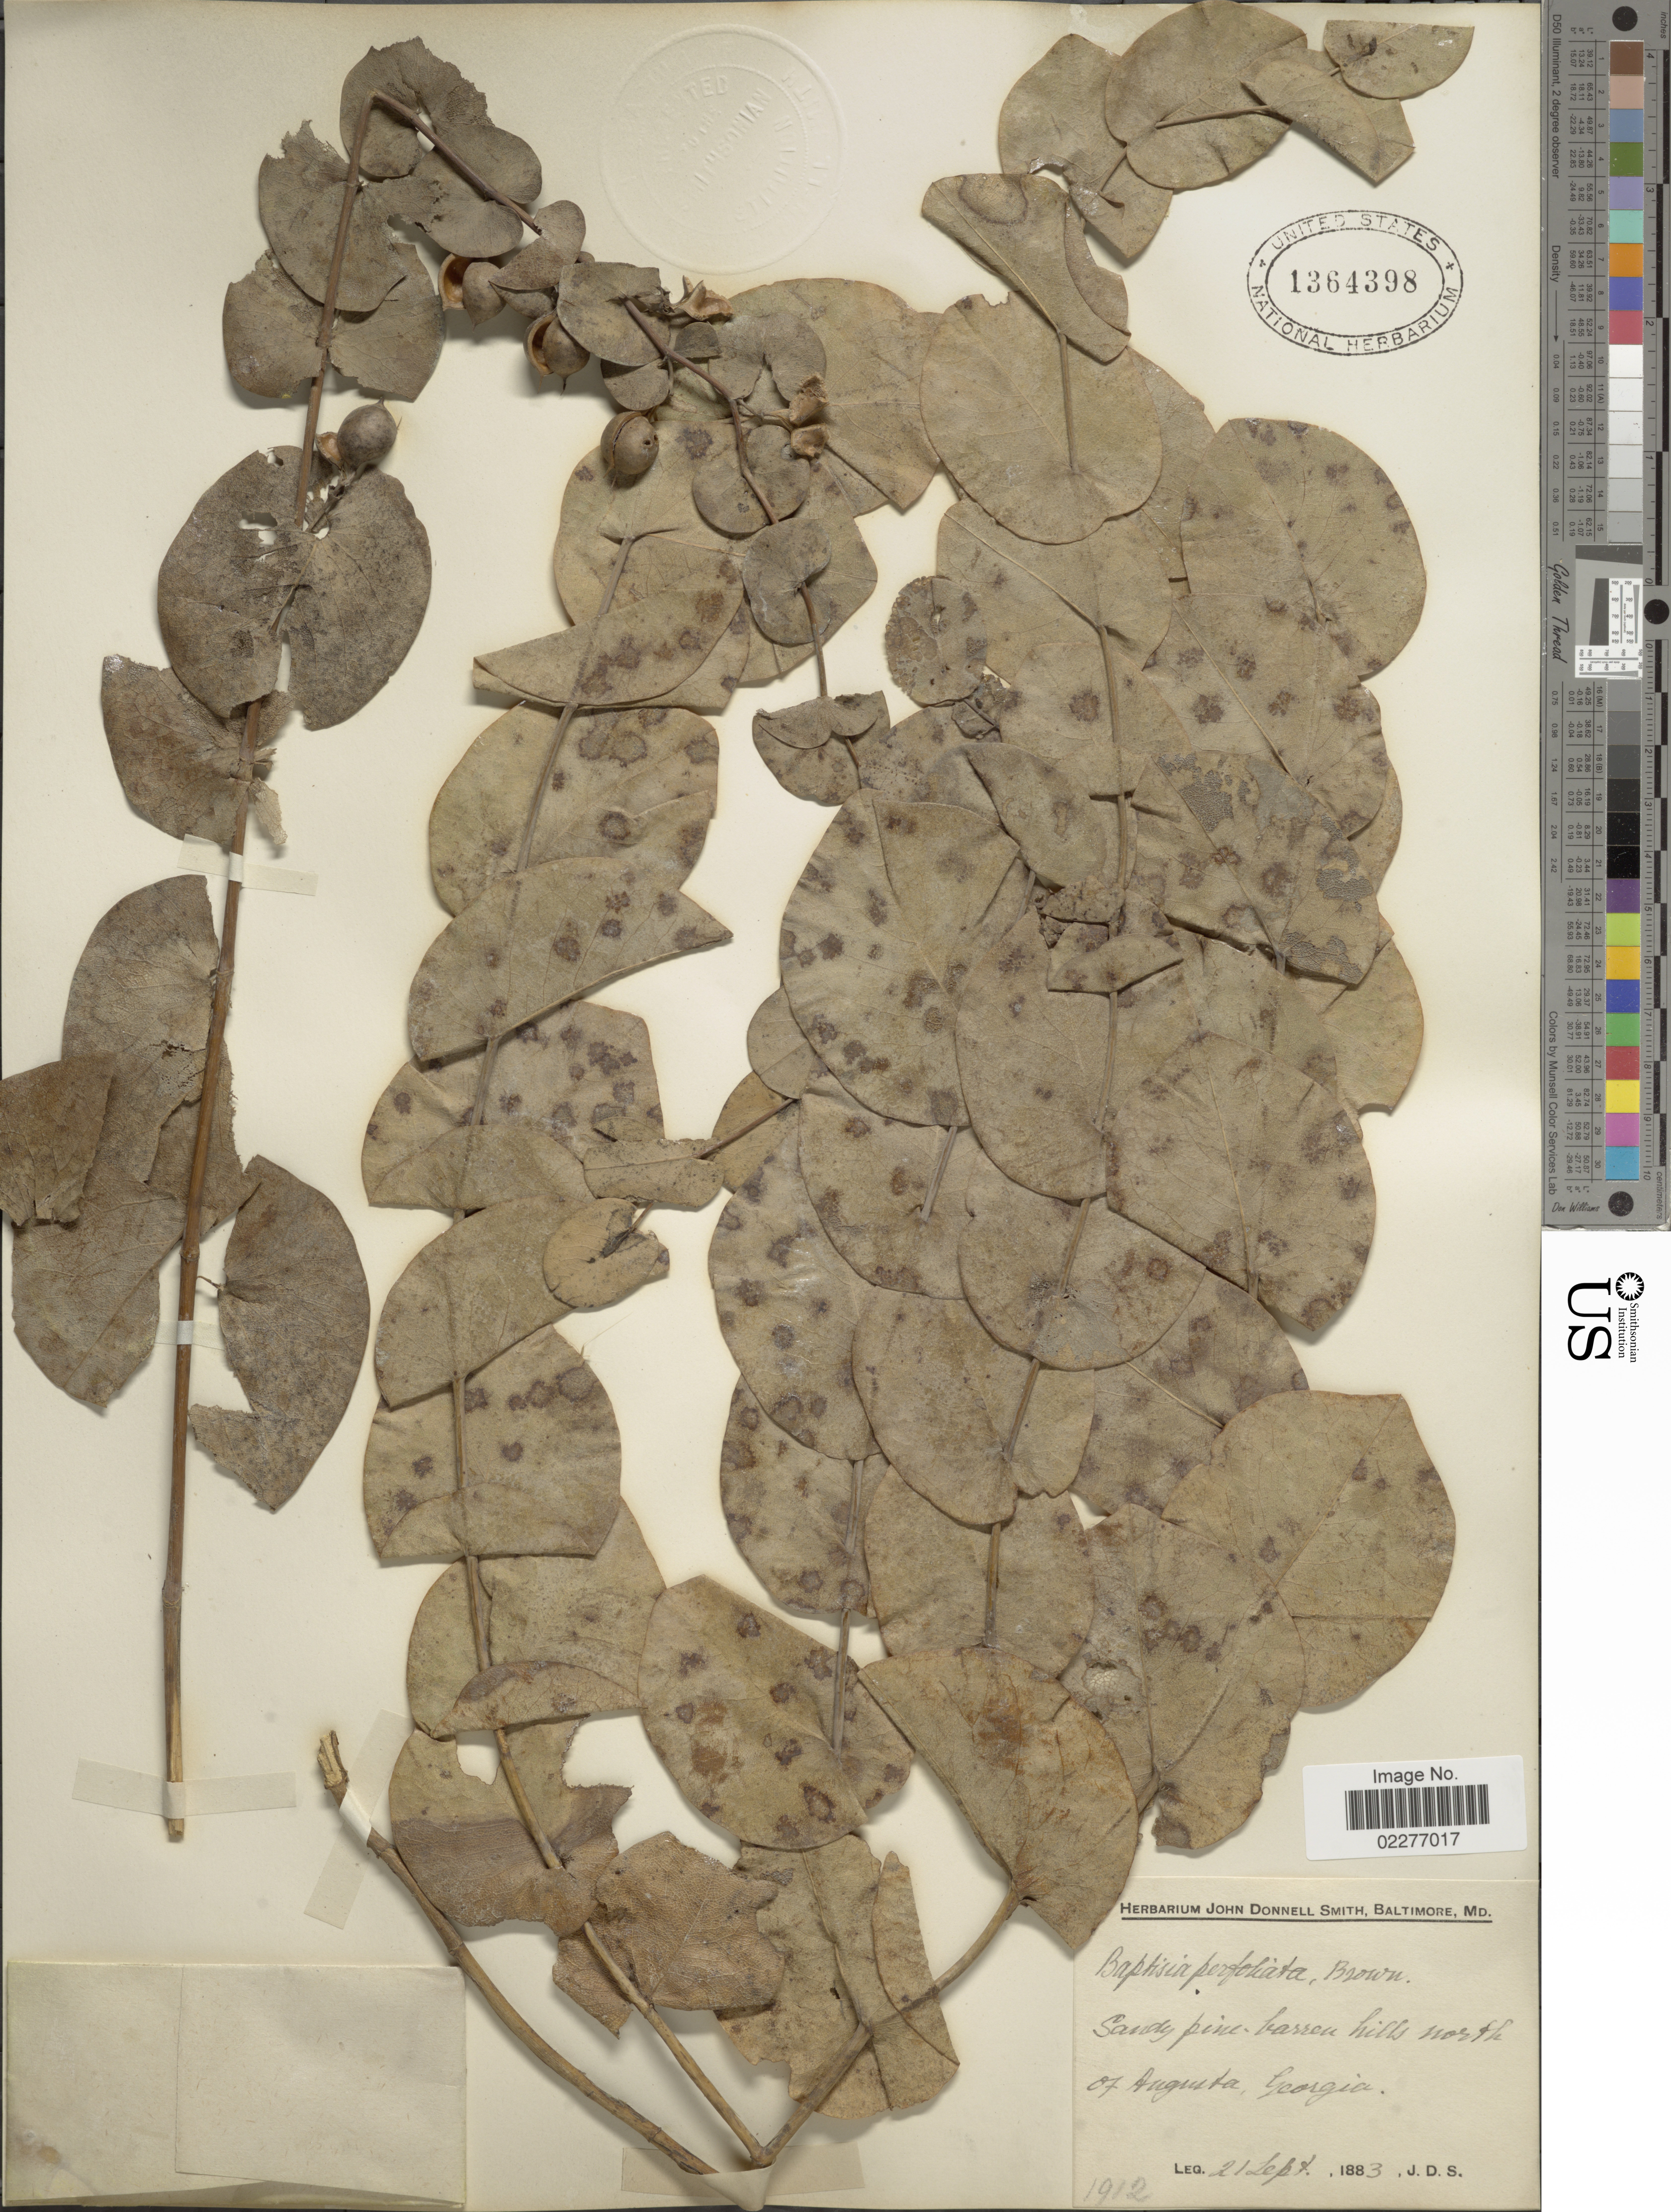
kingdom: Plantae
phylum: Tracheophyta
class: Magnoliopsida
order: Fabales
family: Fabaceae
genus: Baptisia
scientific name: Baptisia perfoliata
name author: (L.) R. Br.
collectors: J. Donnell Smith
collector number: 912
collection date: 1883-09-21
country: United States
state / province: Georgia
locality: Sandy pine-barren hills north of Augusta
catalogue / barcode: US 1364398